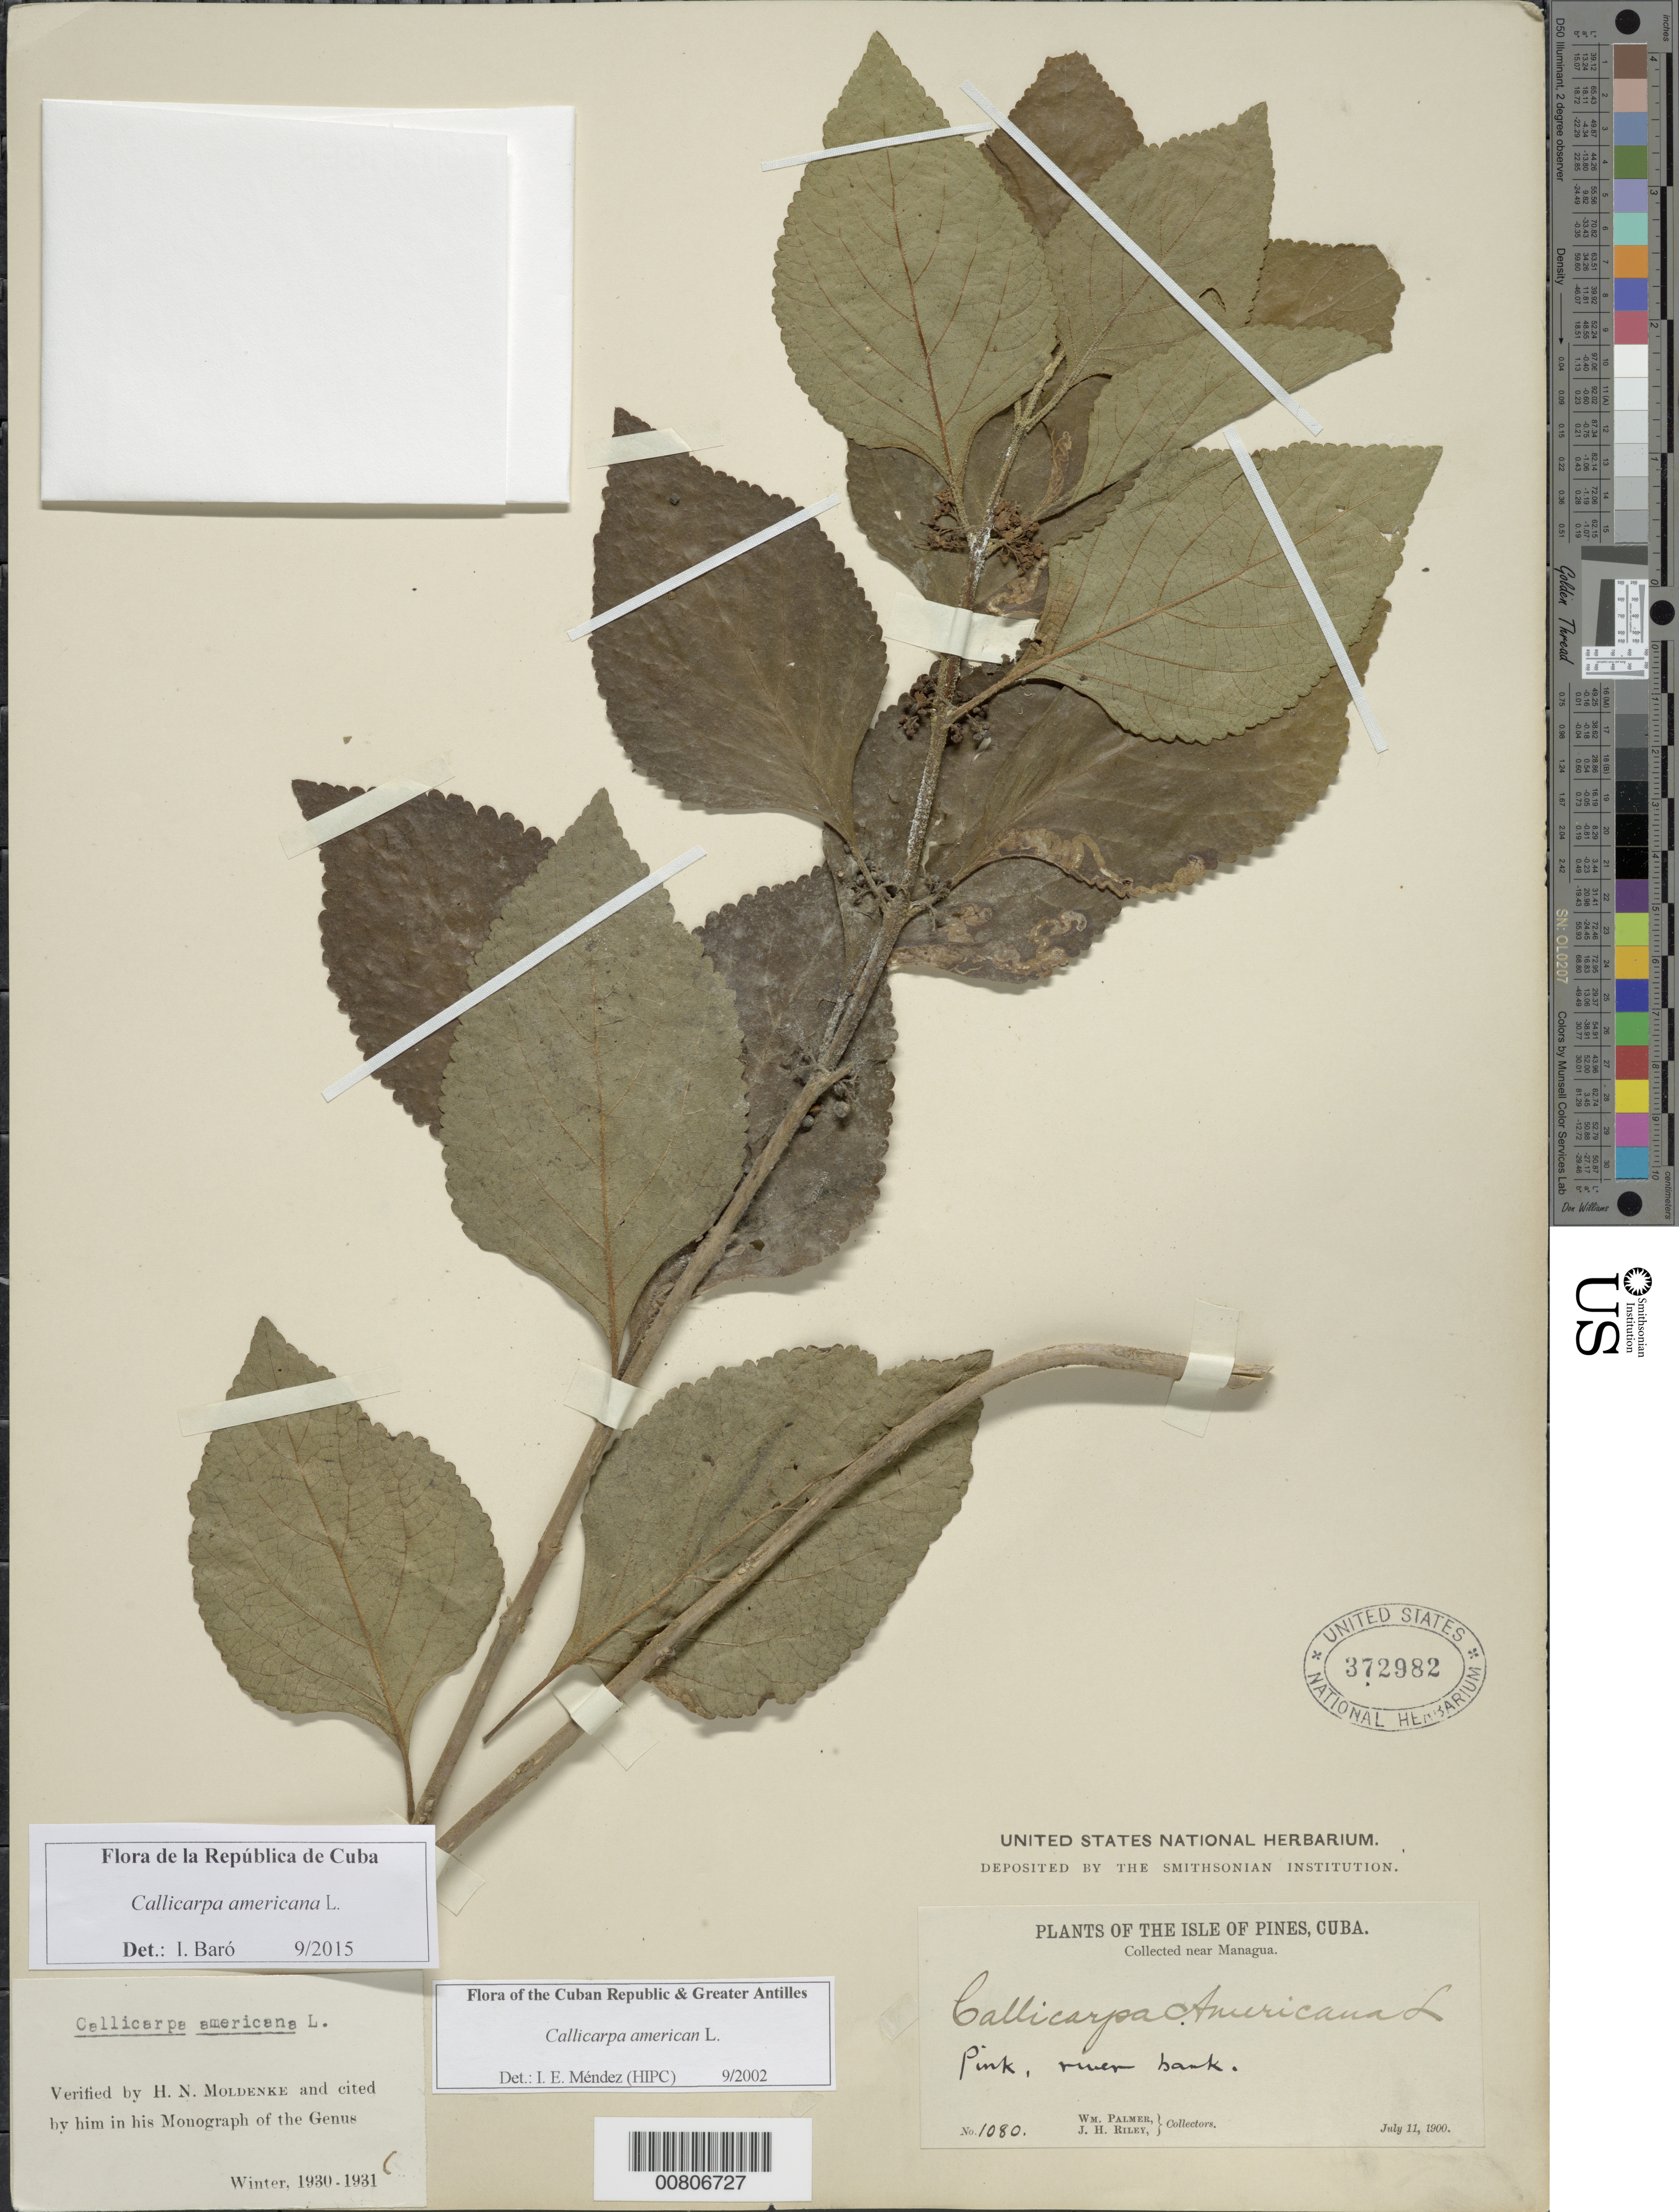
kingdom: Plantae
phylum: Tracheophyta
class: Magnoliopsida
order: Lamiales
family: Lamiaceae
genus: Callicarpa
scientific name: Callicarpa americana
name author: L.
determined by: Baró Oliedo, I.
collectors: W. Palmer & J. H. Riley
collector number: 1080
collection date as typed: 11 Jul 1900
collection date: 1900-07-11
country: Cuba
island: Cuba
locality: Manatua, near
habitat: Riverbank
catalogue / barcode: US 372982